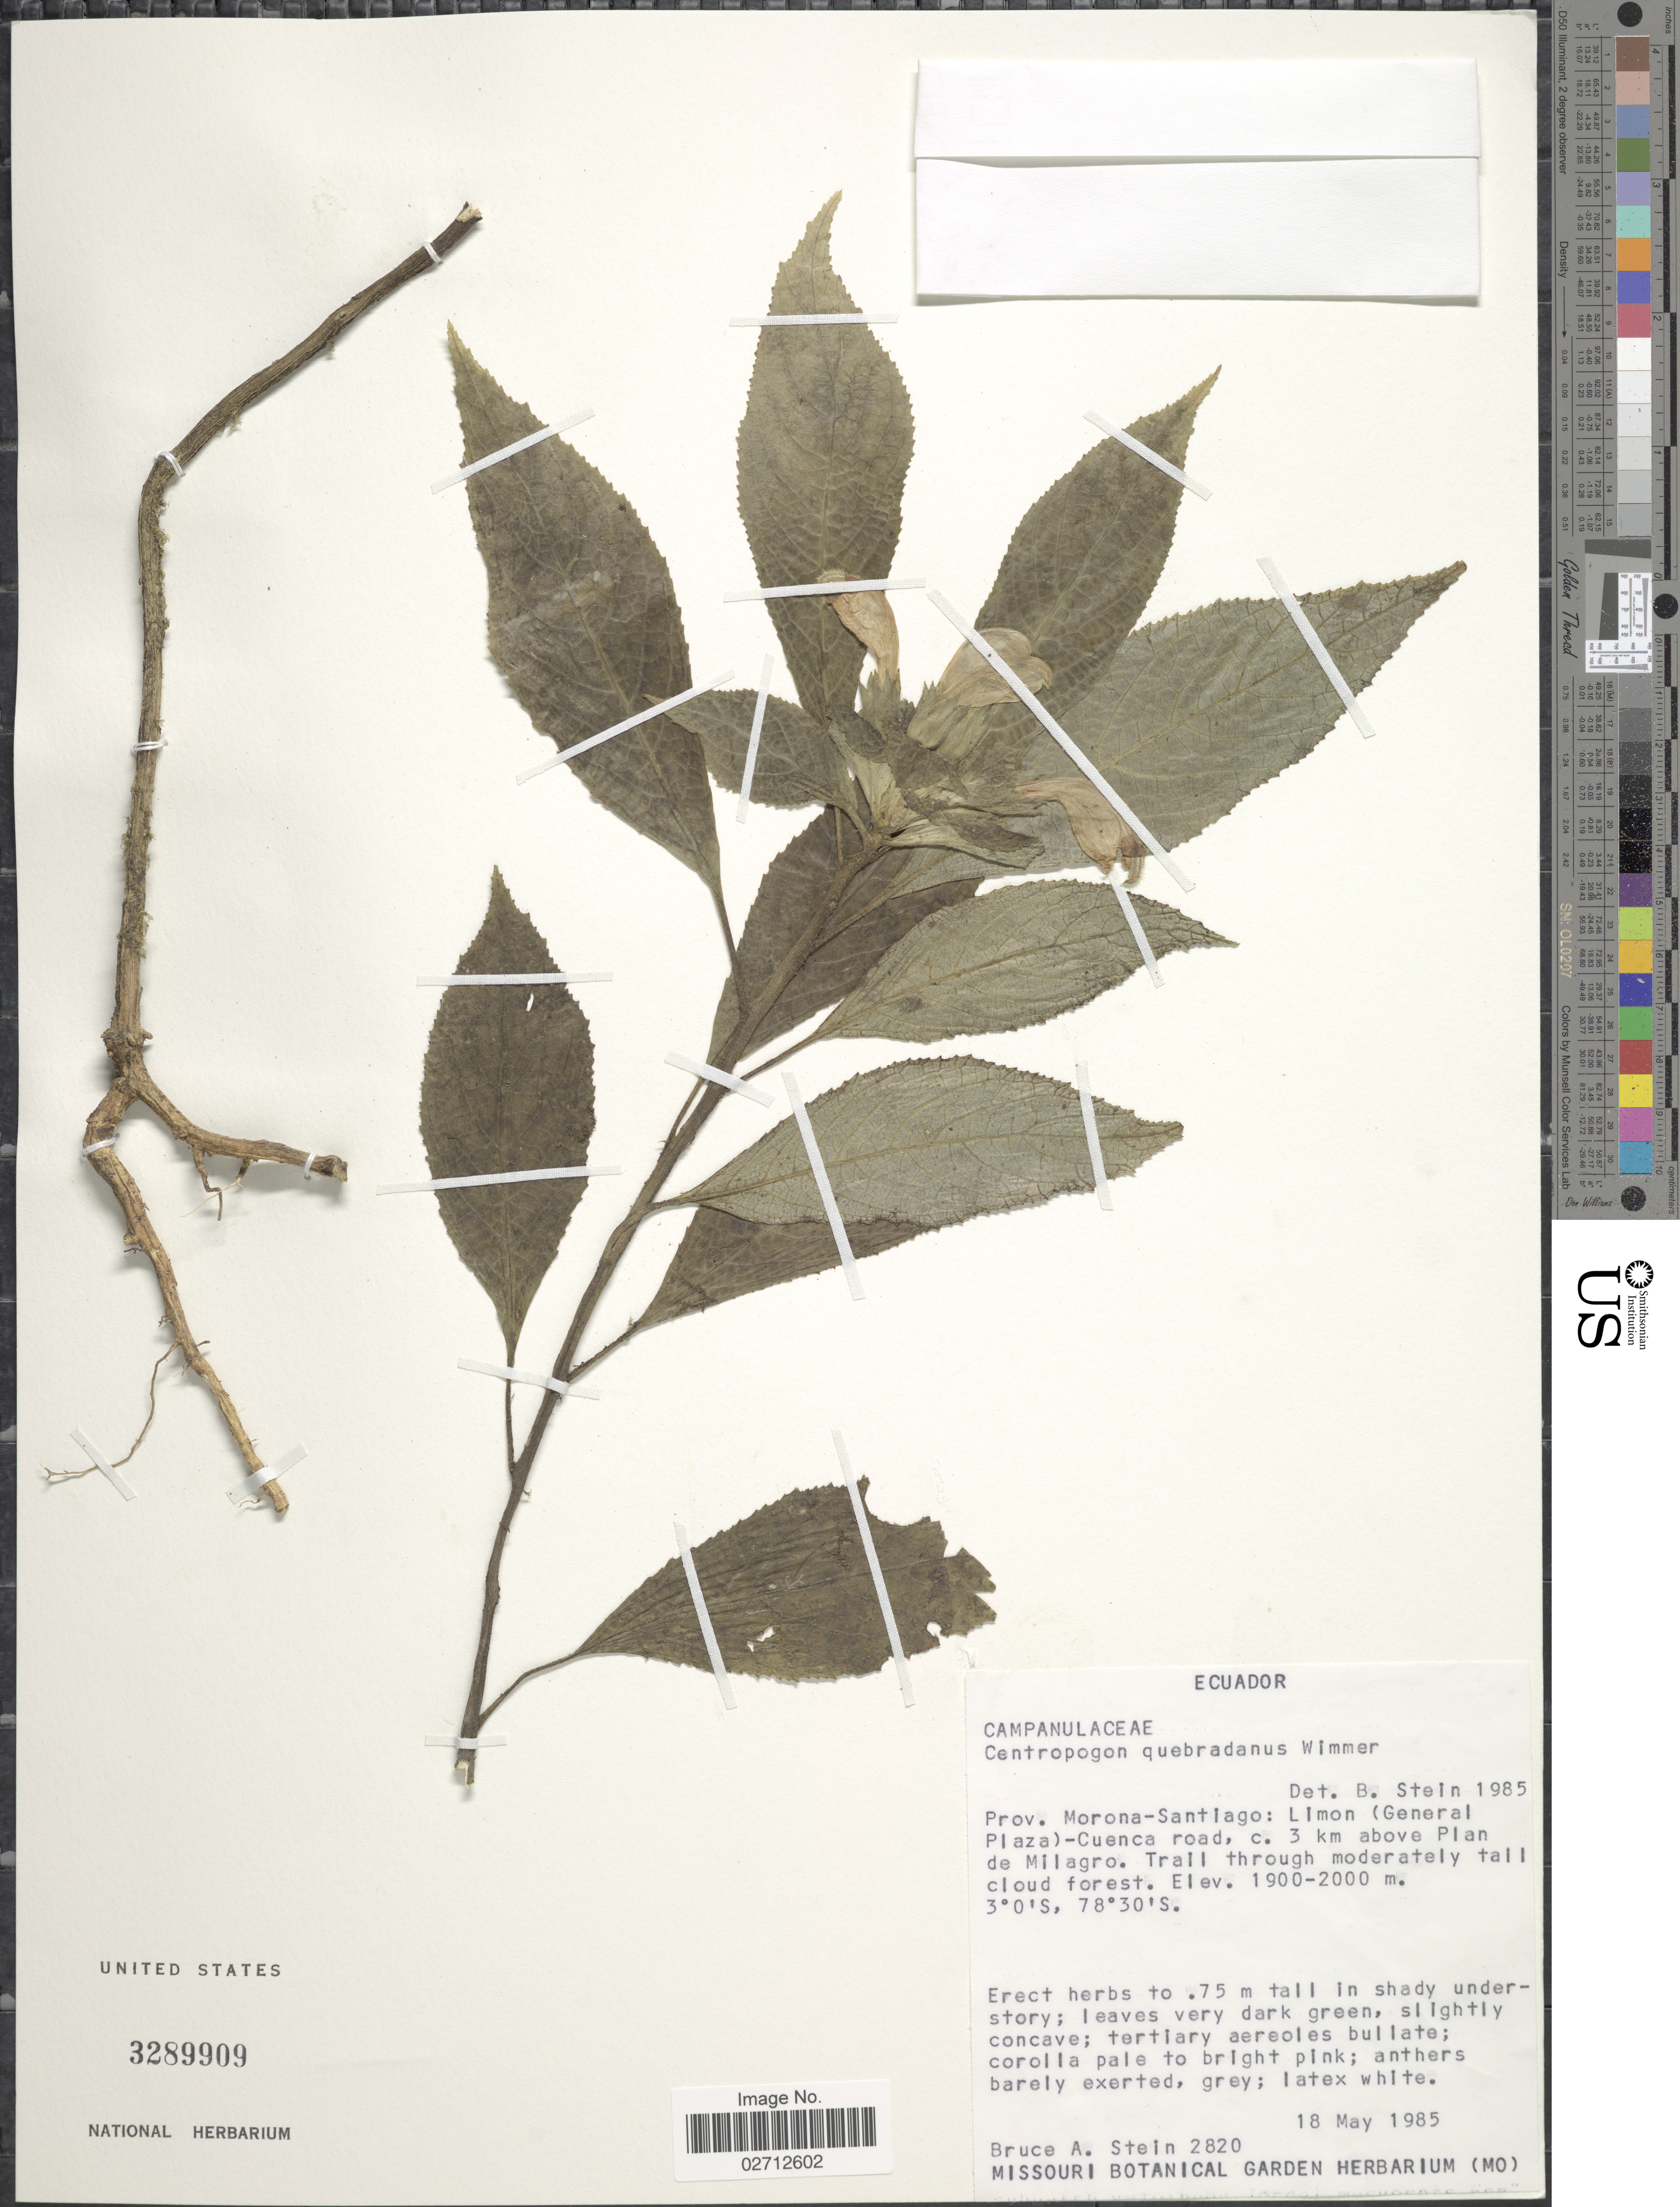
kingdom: Plantae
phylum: Tracheophyta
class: Magnoliopsida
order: Asterales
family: Campanulaceae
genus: Centropogon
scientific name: Centropogon quebradanus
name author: E. Wimm.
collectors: B. A. Stein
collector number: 2820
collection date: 1985-05-18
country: Ecuador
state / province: Morona-Santiago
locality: Limon (General Plaza) - Cuenca road, c. 3 km above Plan de Milagro. Trail through moderately tall cloud forest.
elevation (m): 1900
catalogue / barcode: US 3289909